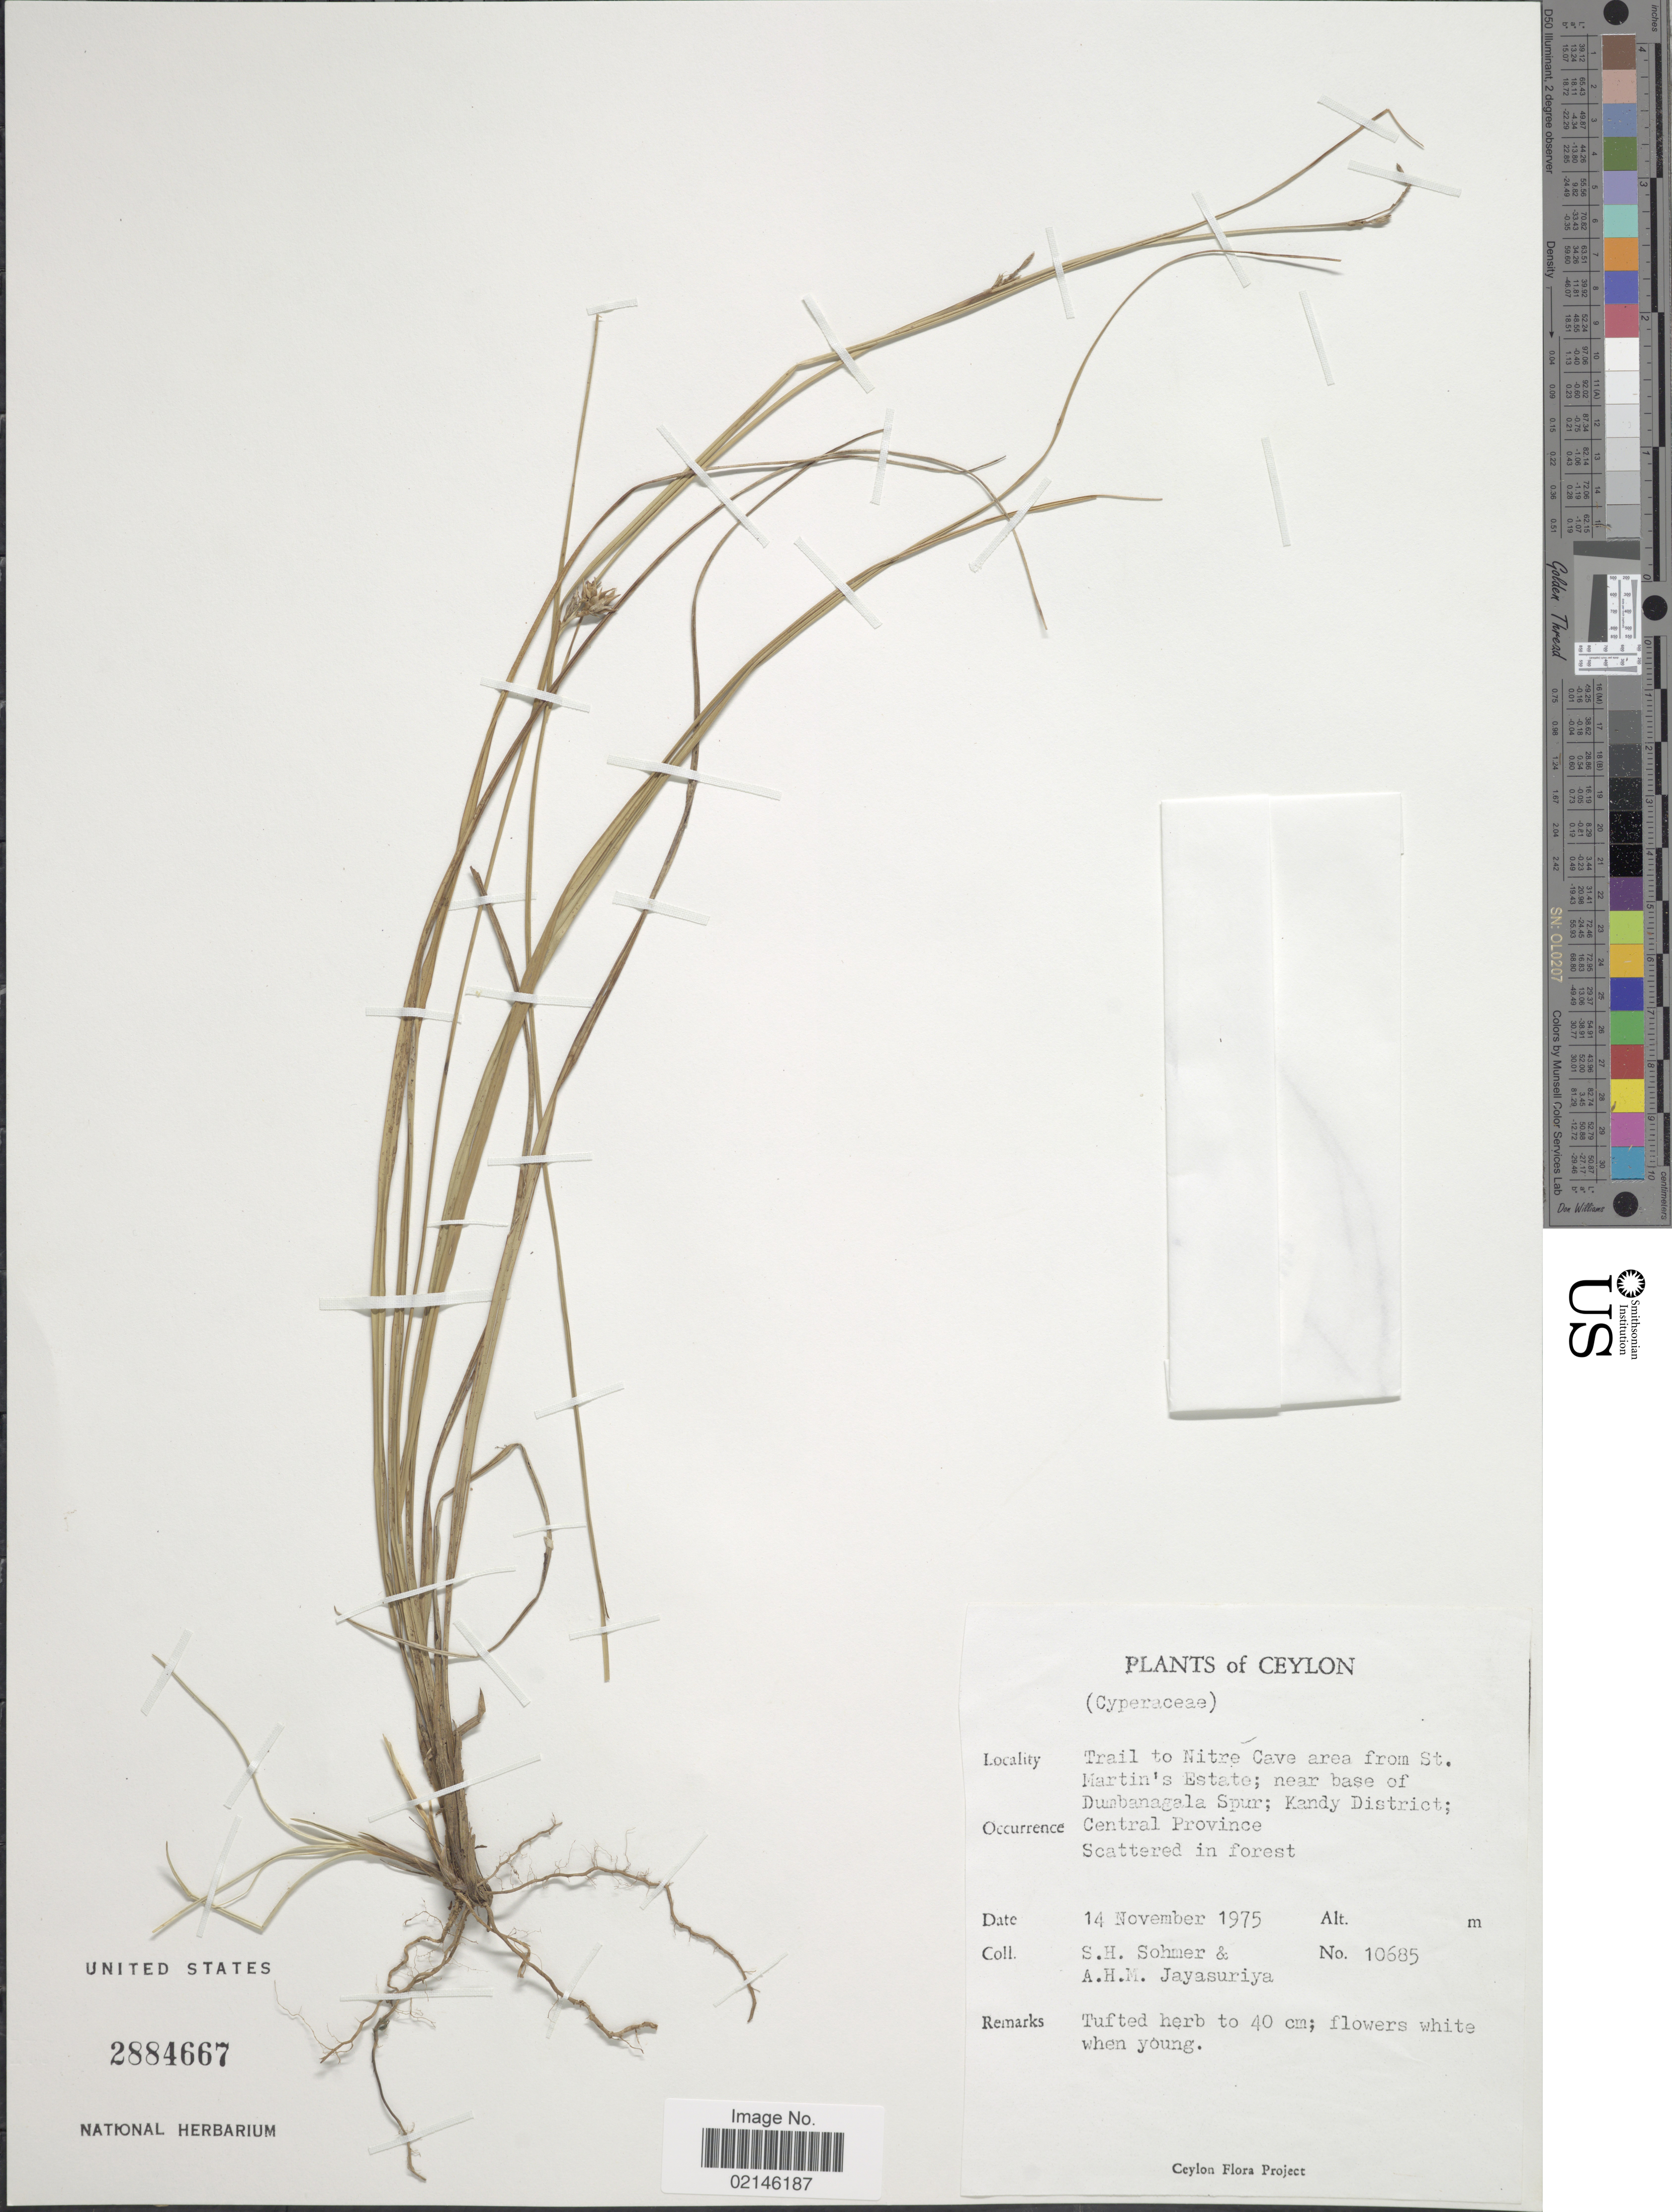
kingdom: Plantae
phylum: Tracheophyta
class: Liliopsida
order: Poales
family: Cyperaceae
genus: Carex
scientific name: Carex leucantha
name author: Arn. ex Boott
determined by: Strong, Mark T., (BOT), Smithsonian Institution - National Museum of Natural History (UNITED STATES)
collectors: S. H. Sohmer & A. H. Jayasuriya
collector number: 10685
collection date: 1975-11-14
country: Sri Lanka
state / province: Central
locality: Ceylon. Trail to Nitre Cave area from St. Martin's Estate; near base of Dumbanagala Spur; Kandy District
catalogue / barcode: US 2884667